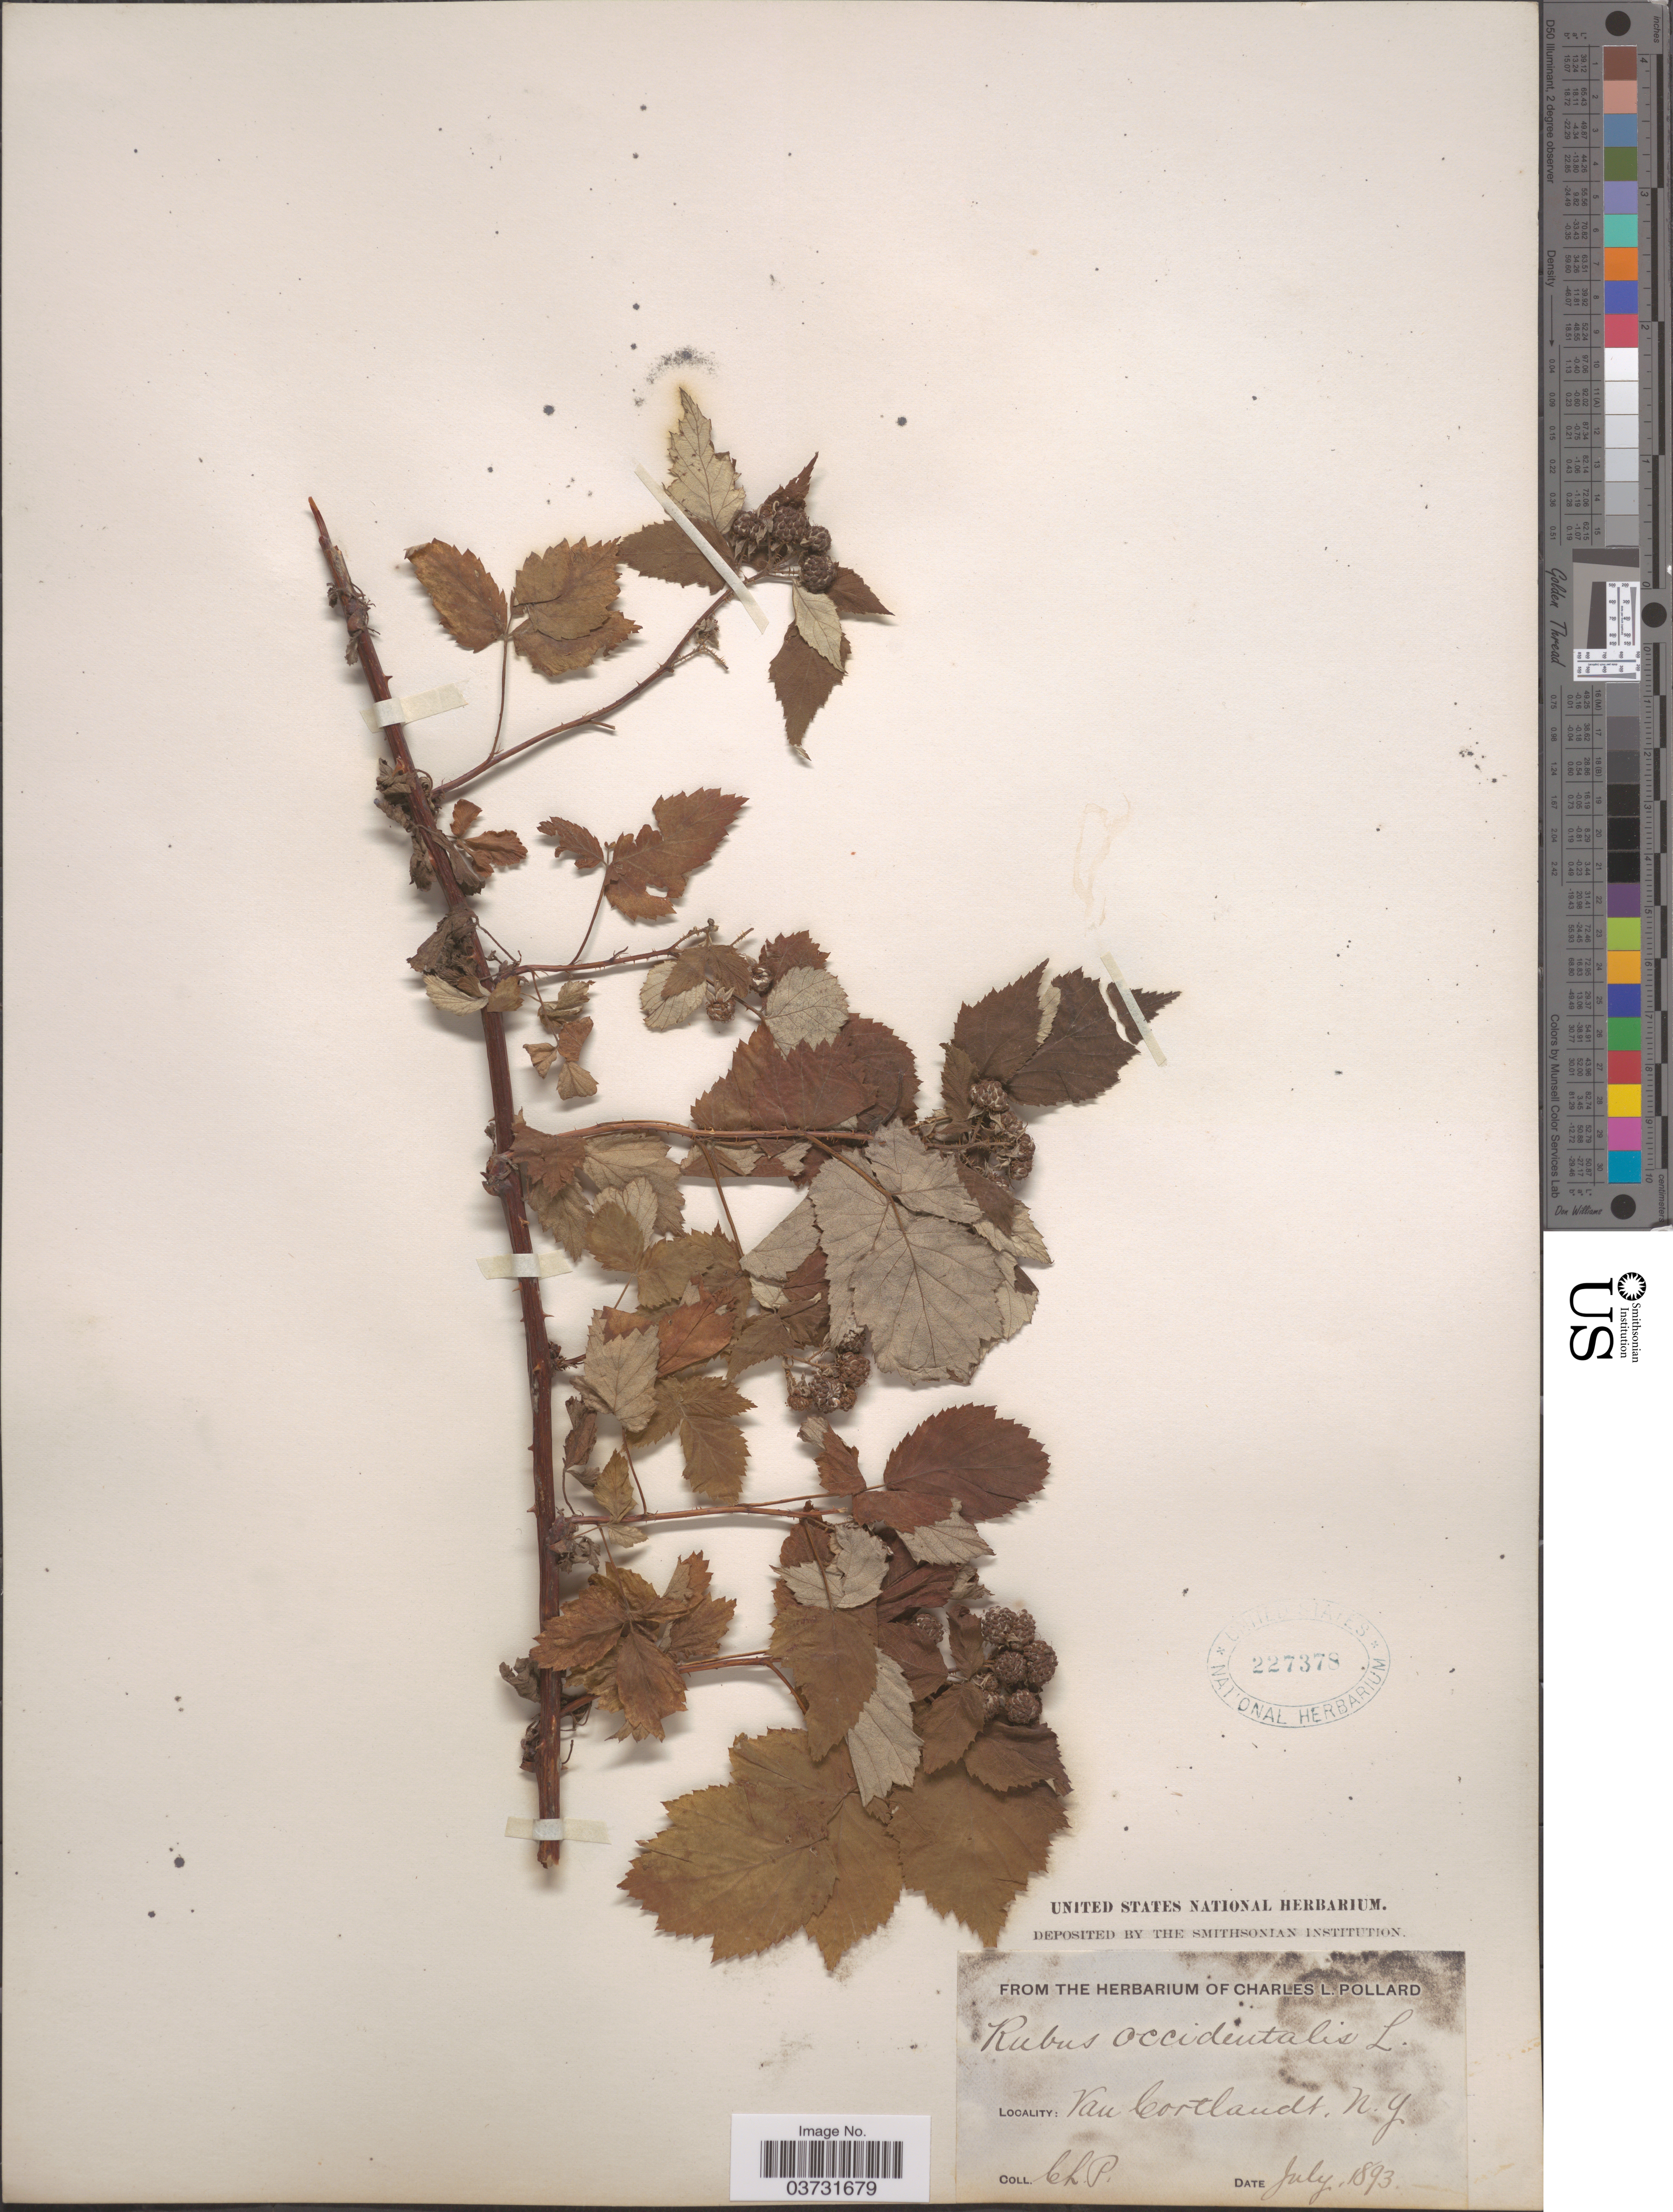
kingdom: Plantae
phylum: Tracheophyta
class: Magnoliopsida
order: Rosales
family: Rosaceae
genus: Rubus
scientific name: Rubus occidentalis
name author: L.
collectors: C. L. Pollard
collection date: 1893-07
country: United States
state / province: New York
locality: Van Cortlandt.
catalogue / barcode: US 227378